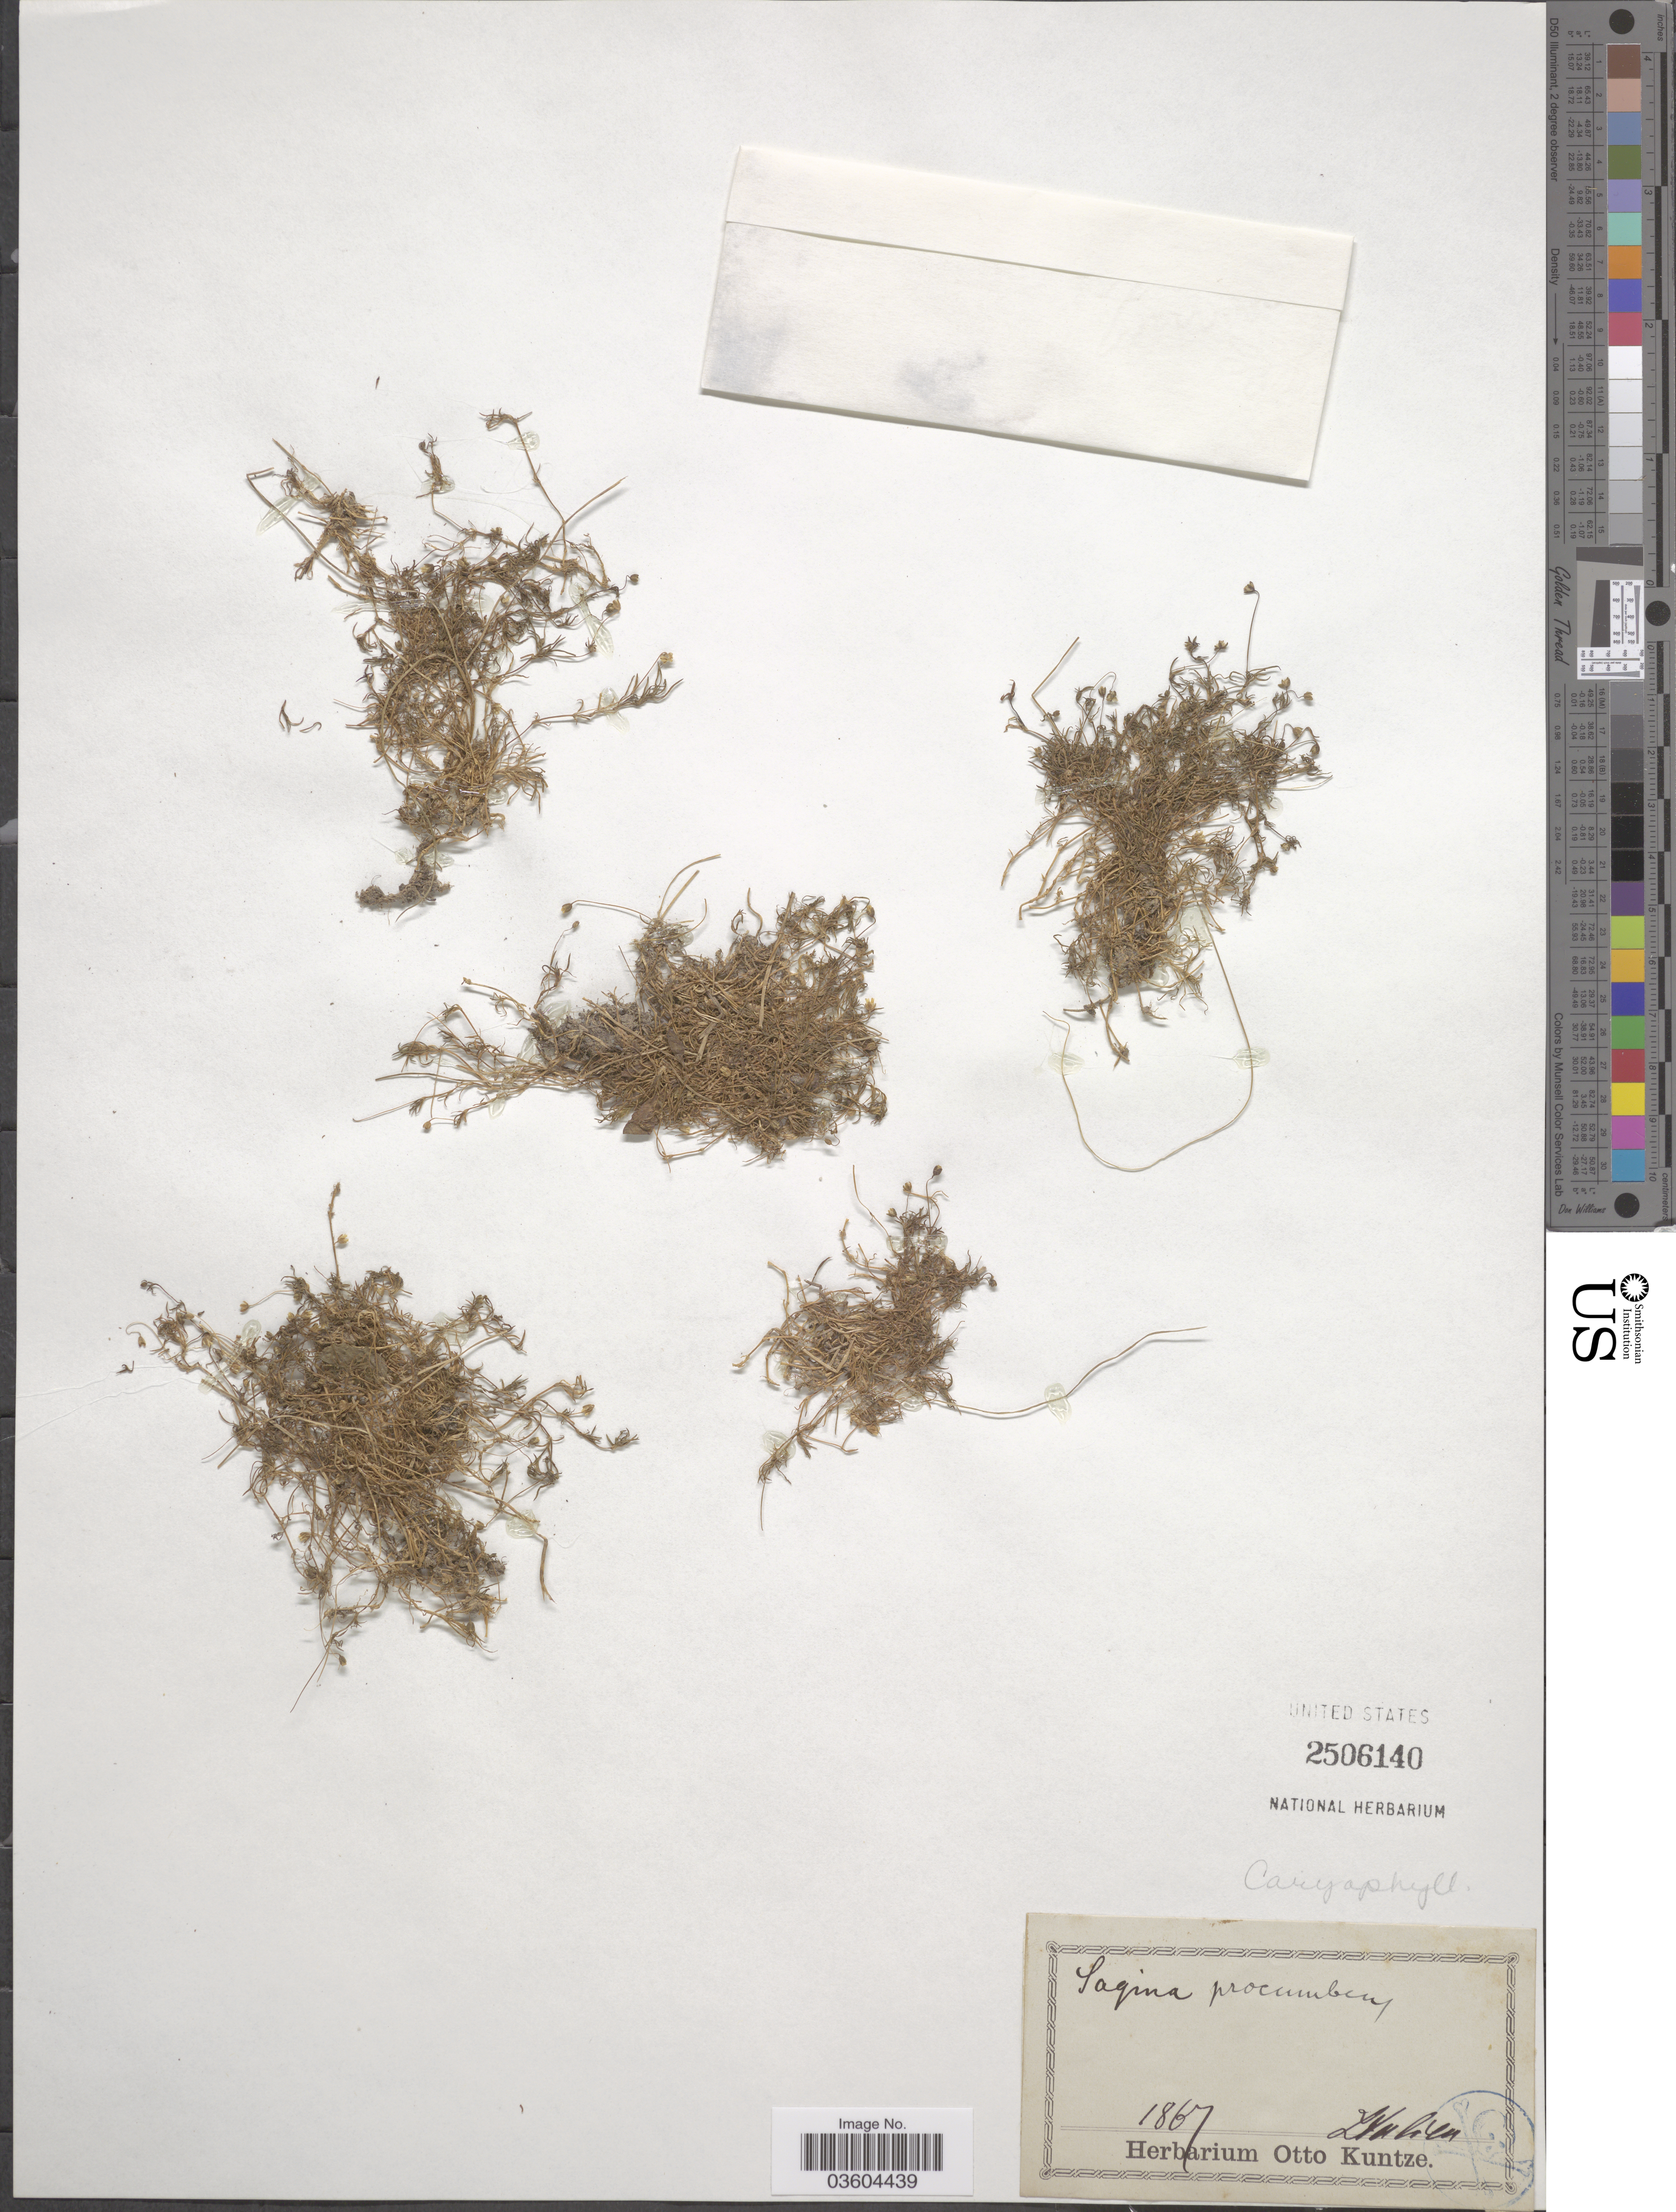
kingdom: Plantae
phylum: Tracheophyta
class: Magnoliopsida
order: Caryophyllales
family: Caryophyllaceae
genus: Sagina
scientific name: Sagina procumbens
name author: L.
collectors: ex herb. Otto Kuntze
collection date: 1867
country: Italy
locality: Italien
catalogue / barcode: US 2506140